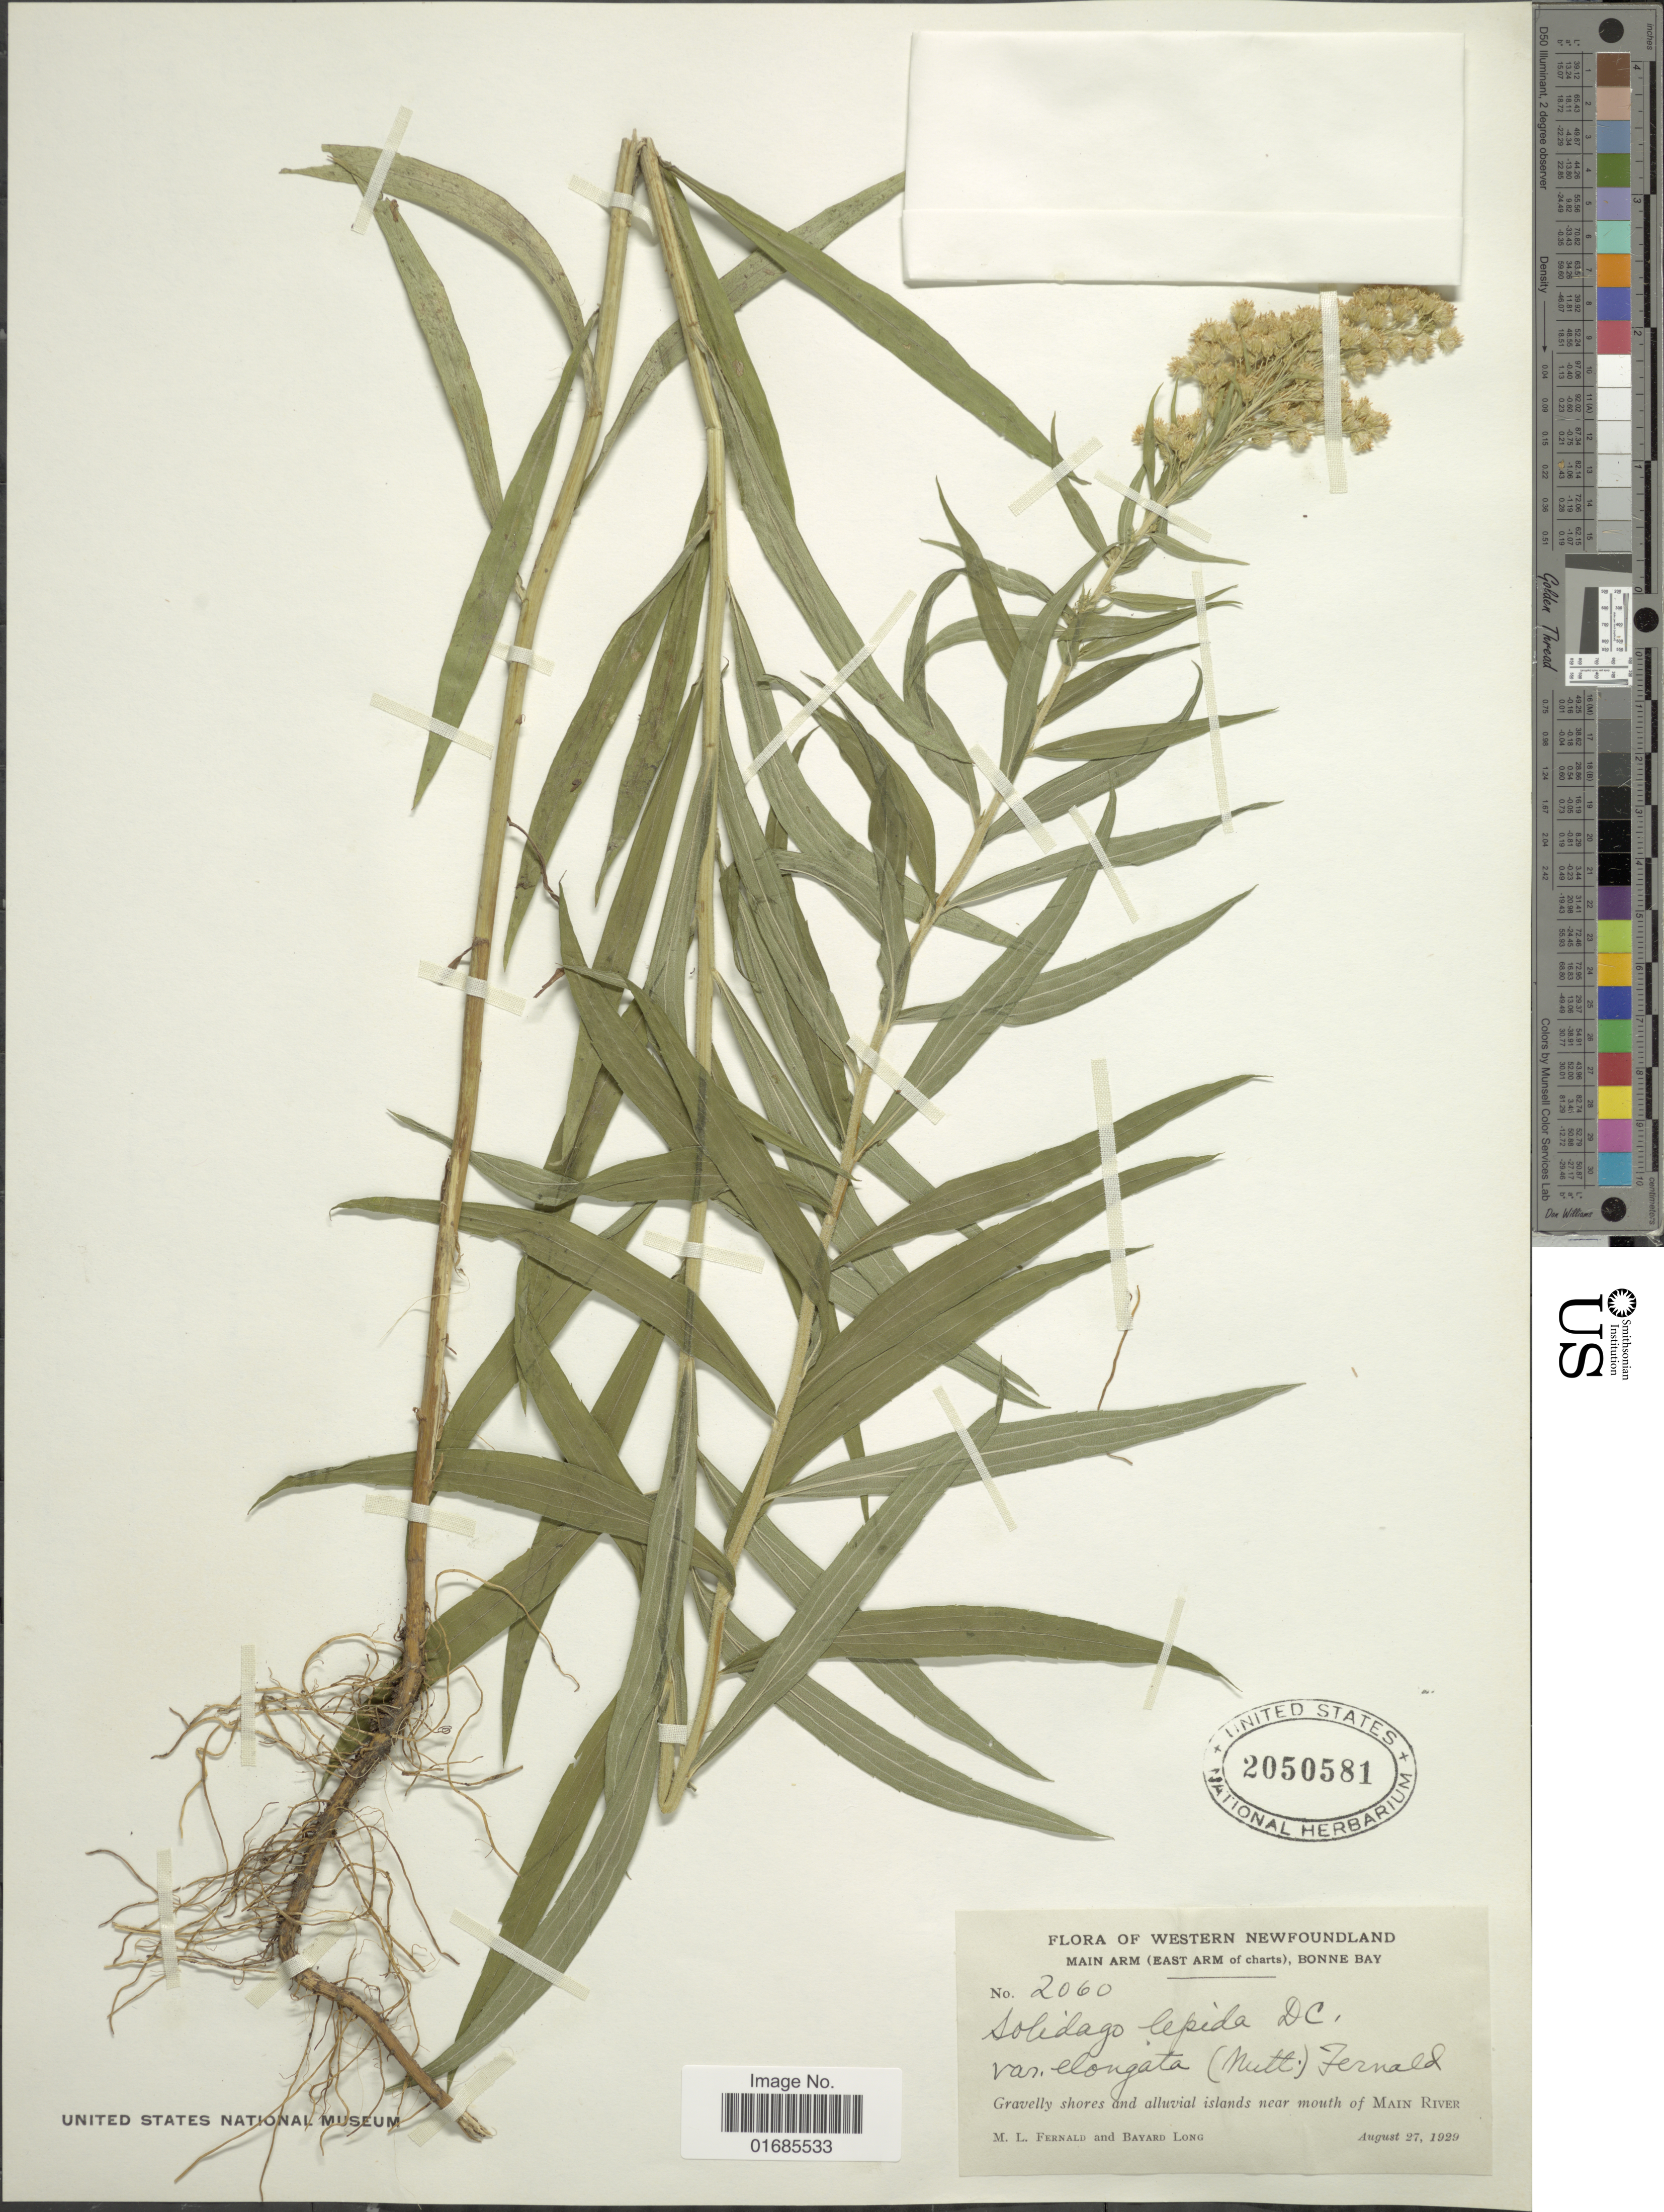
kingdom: Plantae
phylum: Tracheophyta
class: Magnoliopsida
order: Asterales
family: Asteraceae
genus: Solidago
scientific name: Solidago canadensis var. salebrosa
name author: (Piper) M.E. Jones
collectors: M. L. Fernald & B. Long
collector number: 2060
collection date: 1929-08-27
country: Canada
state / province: Newfoundland and Labrador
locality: Western Newfoundland, Main Arm (East arm of charts), Bonne Bay, near mouth of Main River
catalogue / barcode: US 2050581